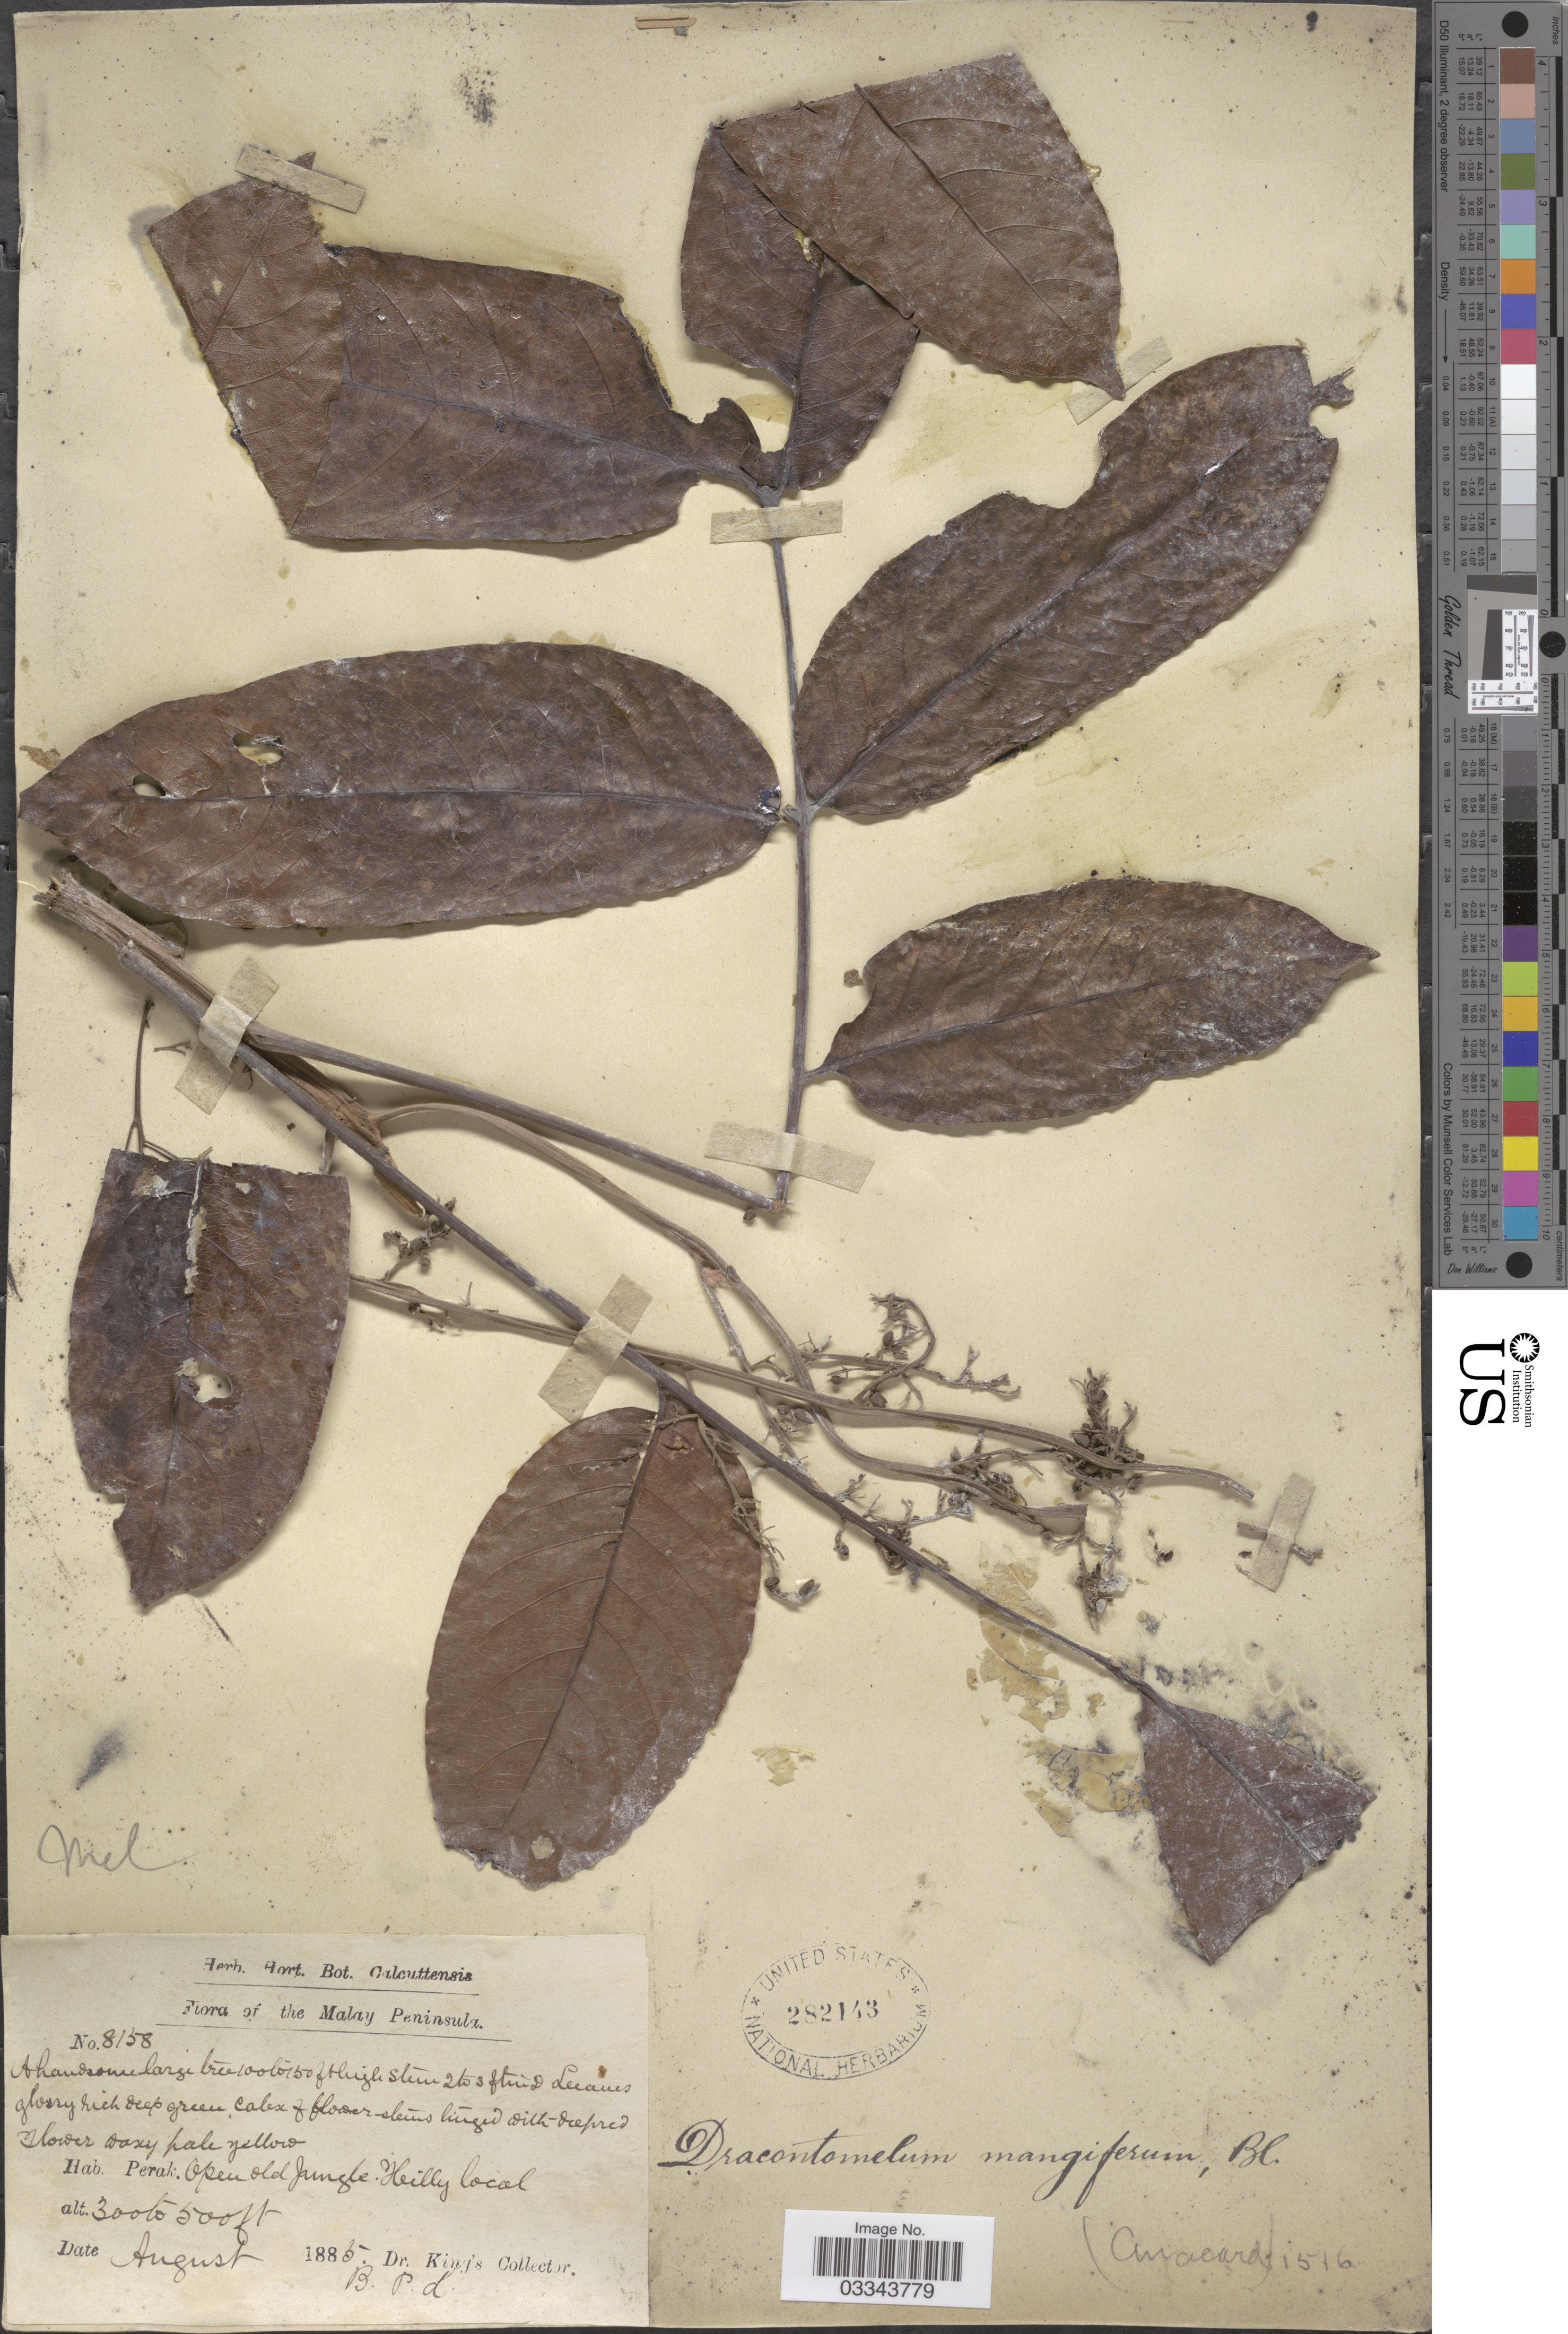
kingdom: Plantae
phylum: Tracheophyta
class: Magnoliopsida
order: Sapindales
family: Anacardiaceae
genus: Dracontomelon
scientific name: Dracontomelon mangiferum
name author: Blume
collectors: Dr. King's collector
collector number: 8158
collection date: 1885-08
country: Malaysia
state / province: Perak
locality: Malay Peninsula.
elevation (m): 91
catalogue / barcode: US 282143